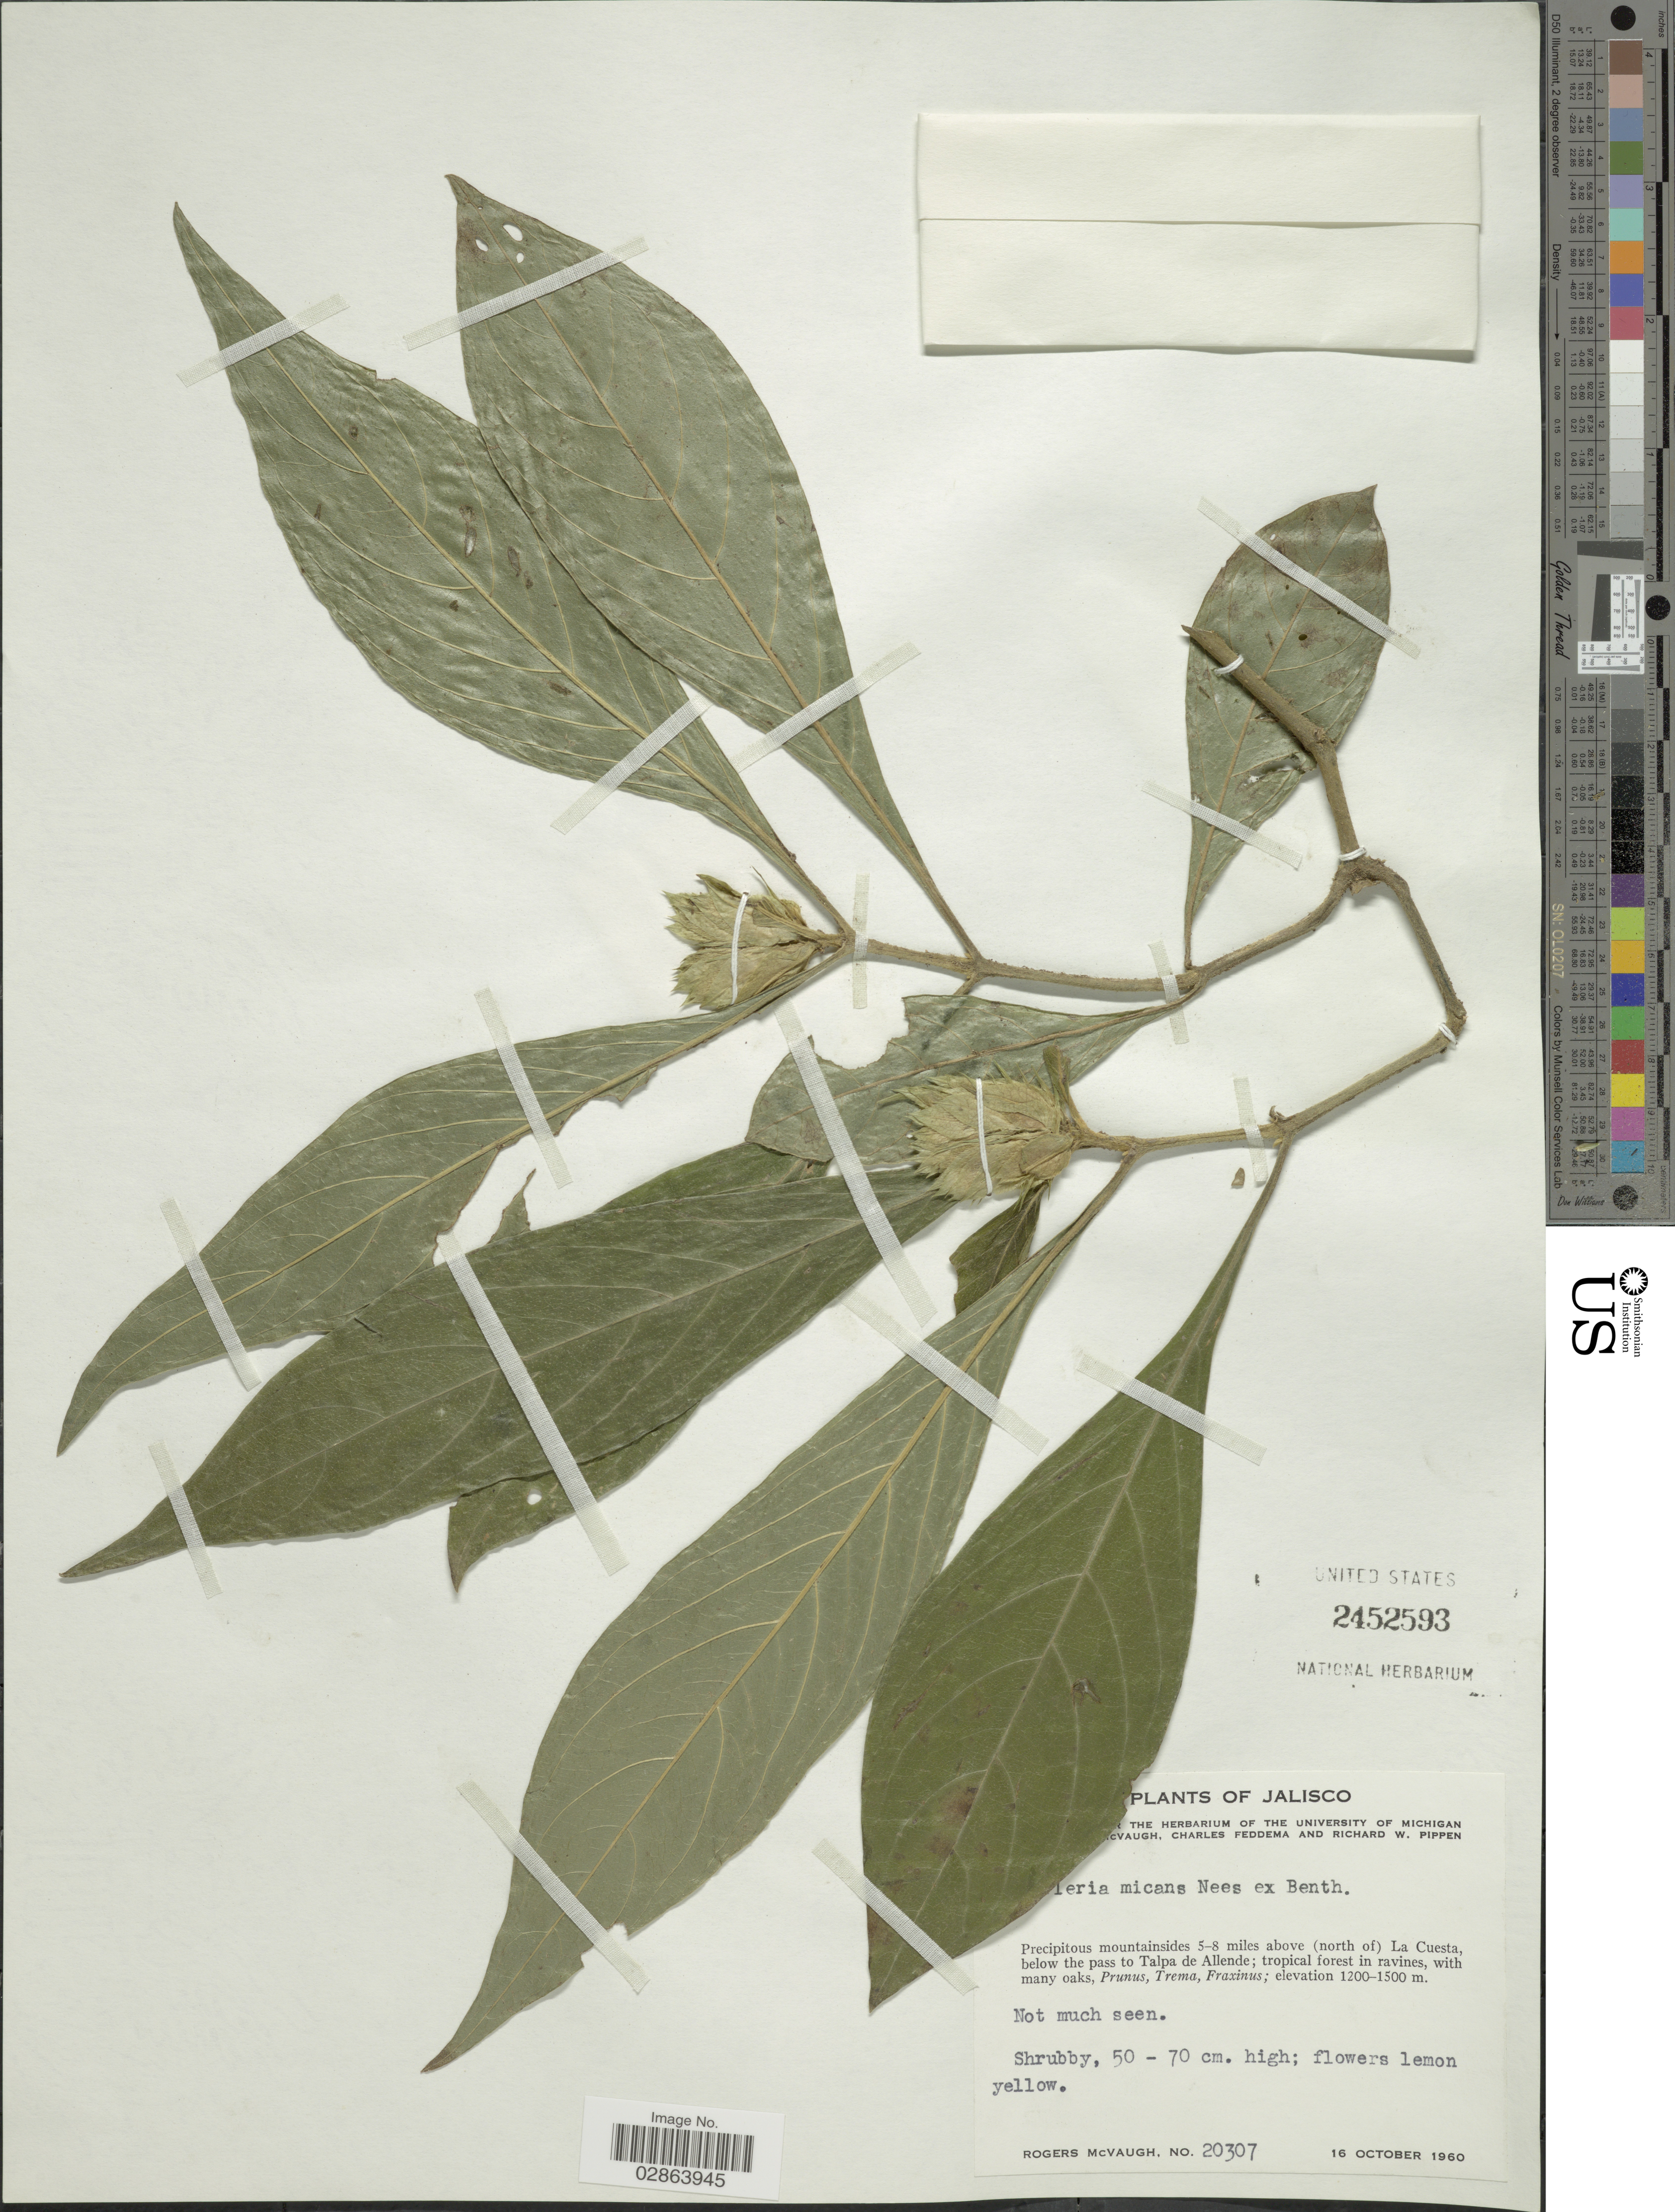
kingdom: Plantae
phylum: Tracheophyta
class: Magnoliopsida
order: Lamiales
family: Acanthaceae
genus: Barleria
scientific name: Barleria oenotheroides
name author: Dum. Cours.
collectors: R. McVaugh, C. Feddema & R. W. Pippen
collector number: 20307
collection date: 1960-10-16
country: Mexico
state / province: Jalisco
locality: Precipitous mountainsides 5-8 miles above (north of) La Cuesta below the pass to Talpa de Allende.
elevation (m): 1200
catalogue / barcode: US 2452593